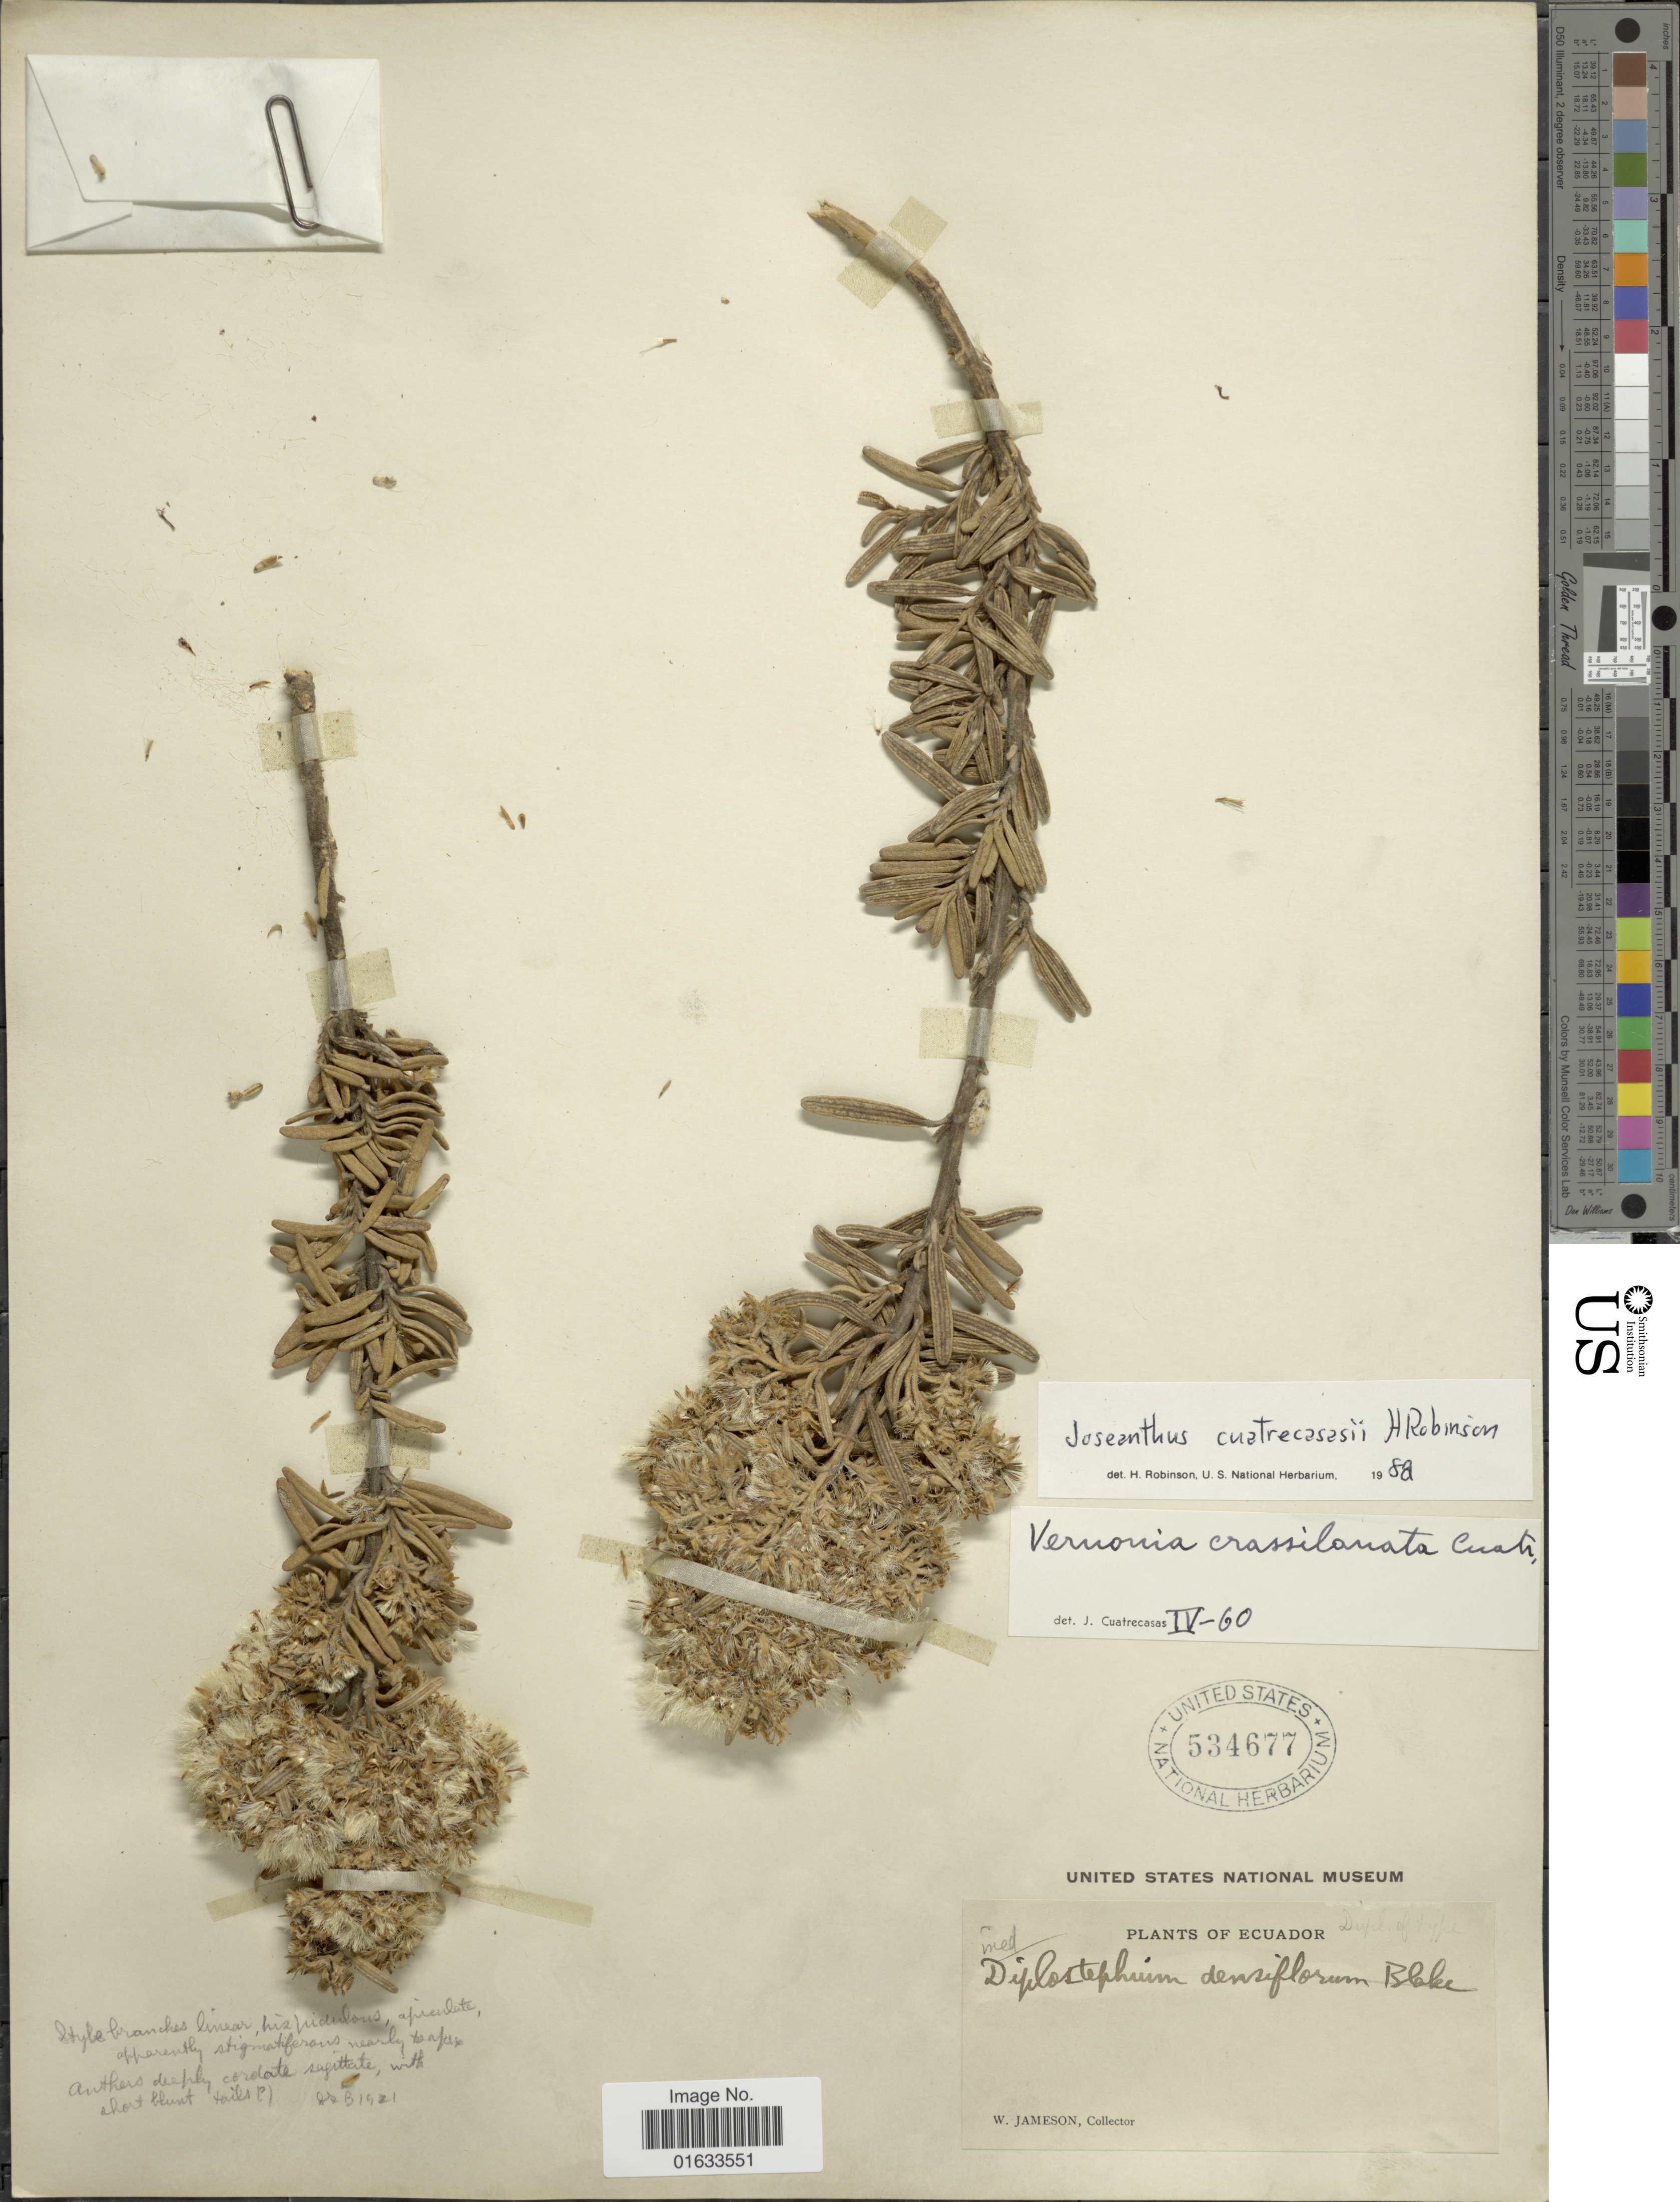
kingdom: Plantae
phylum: Tracheophyta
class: Magnoliopsida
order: Asterales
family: Asteraceae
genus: Joseanthus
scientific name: Joseanthus cuatrecasasii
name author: H. Rob.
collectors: W. Jameson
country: Ecuador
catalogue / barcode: US 534677